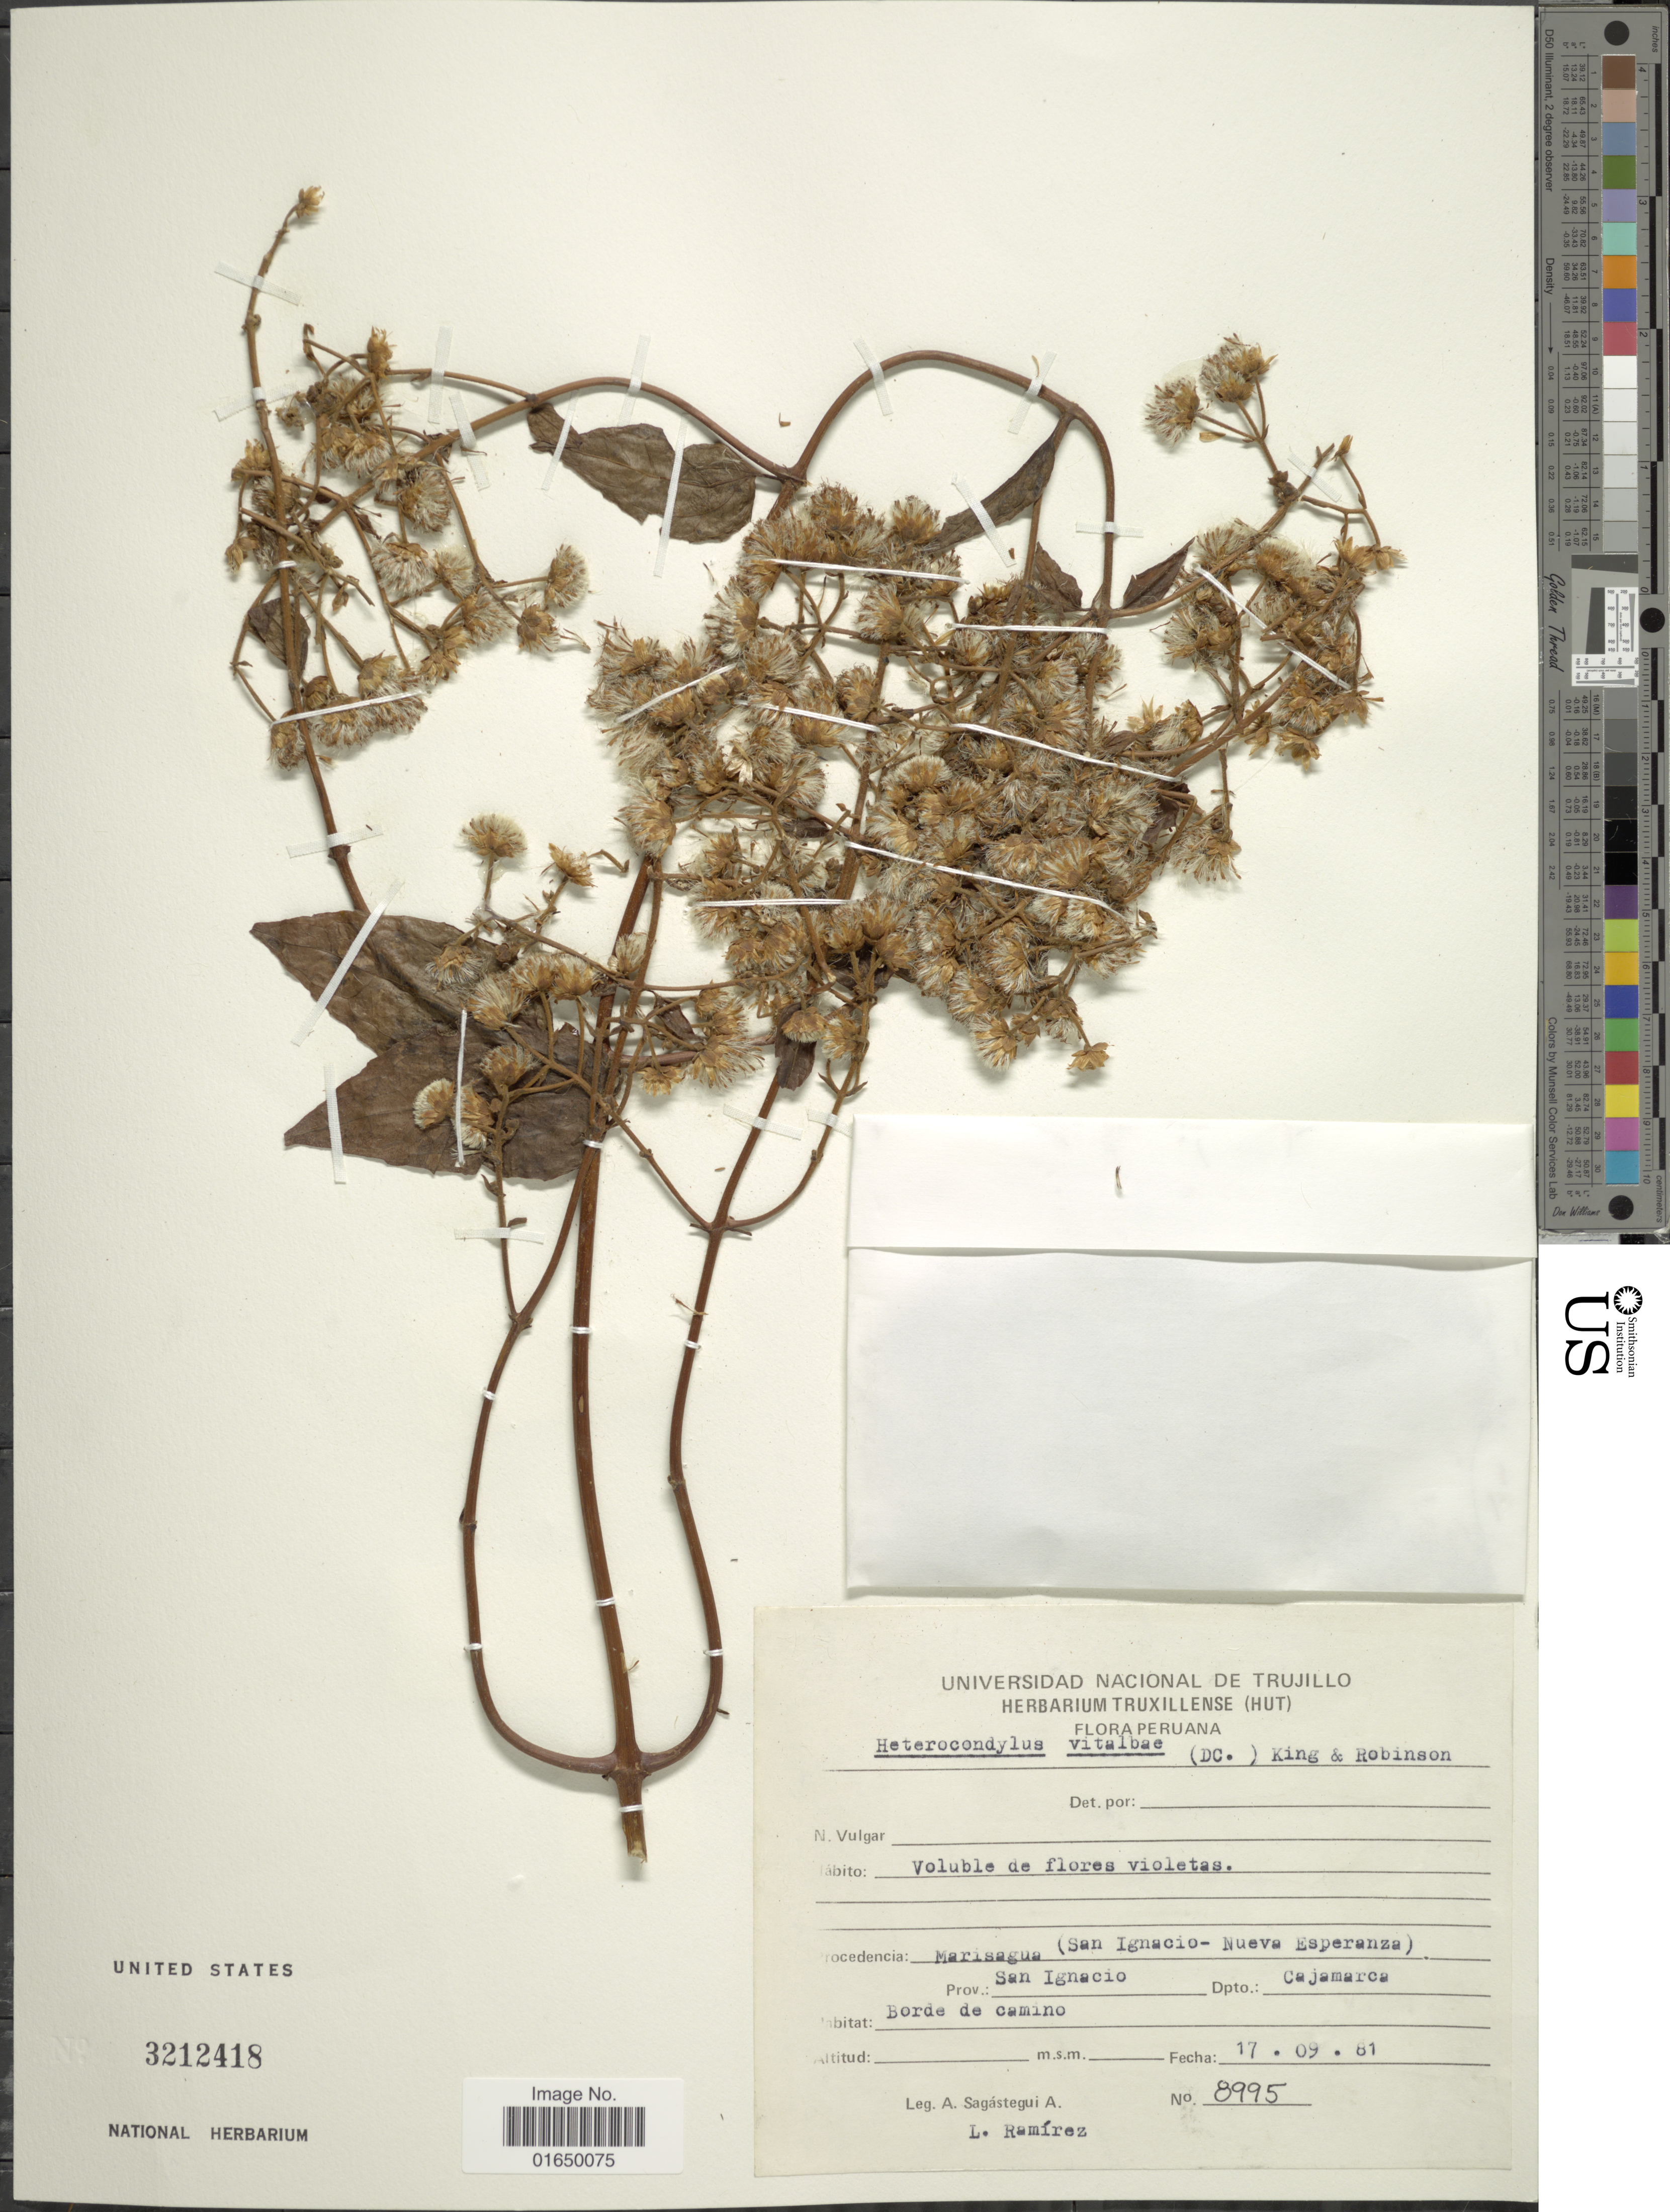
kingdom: Plantae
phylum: Tracheophyta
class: Magnoliopsida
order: Asterales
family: Asteraceae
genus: Heterocondylus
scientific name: Heterocondylus vitalbae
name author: (DC.) R.M. King & H. Rob.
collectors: A. Sagástegui A. & L. Ramirez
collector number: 8995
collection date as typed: Transcribed d/m/y: 17/9/81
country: Peru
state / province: Cajamarca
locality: Marisagua (San Ignacio- Nueva Esperanza), Prov.: San Ignacio, Dpto: Cajamarca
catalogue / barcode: US 3212418